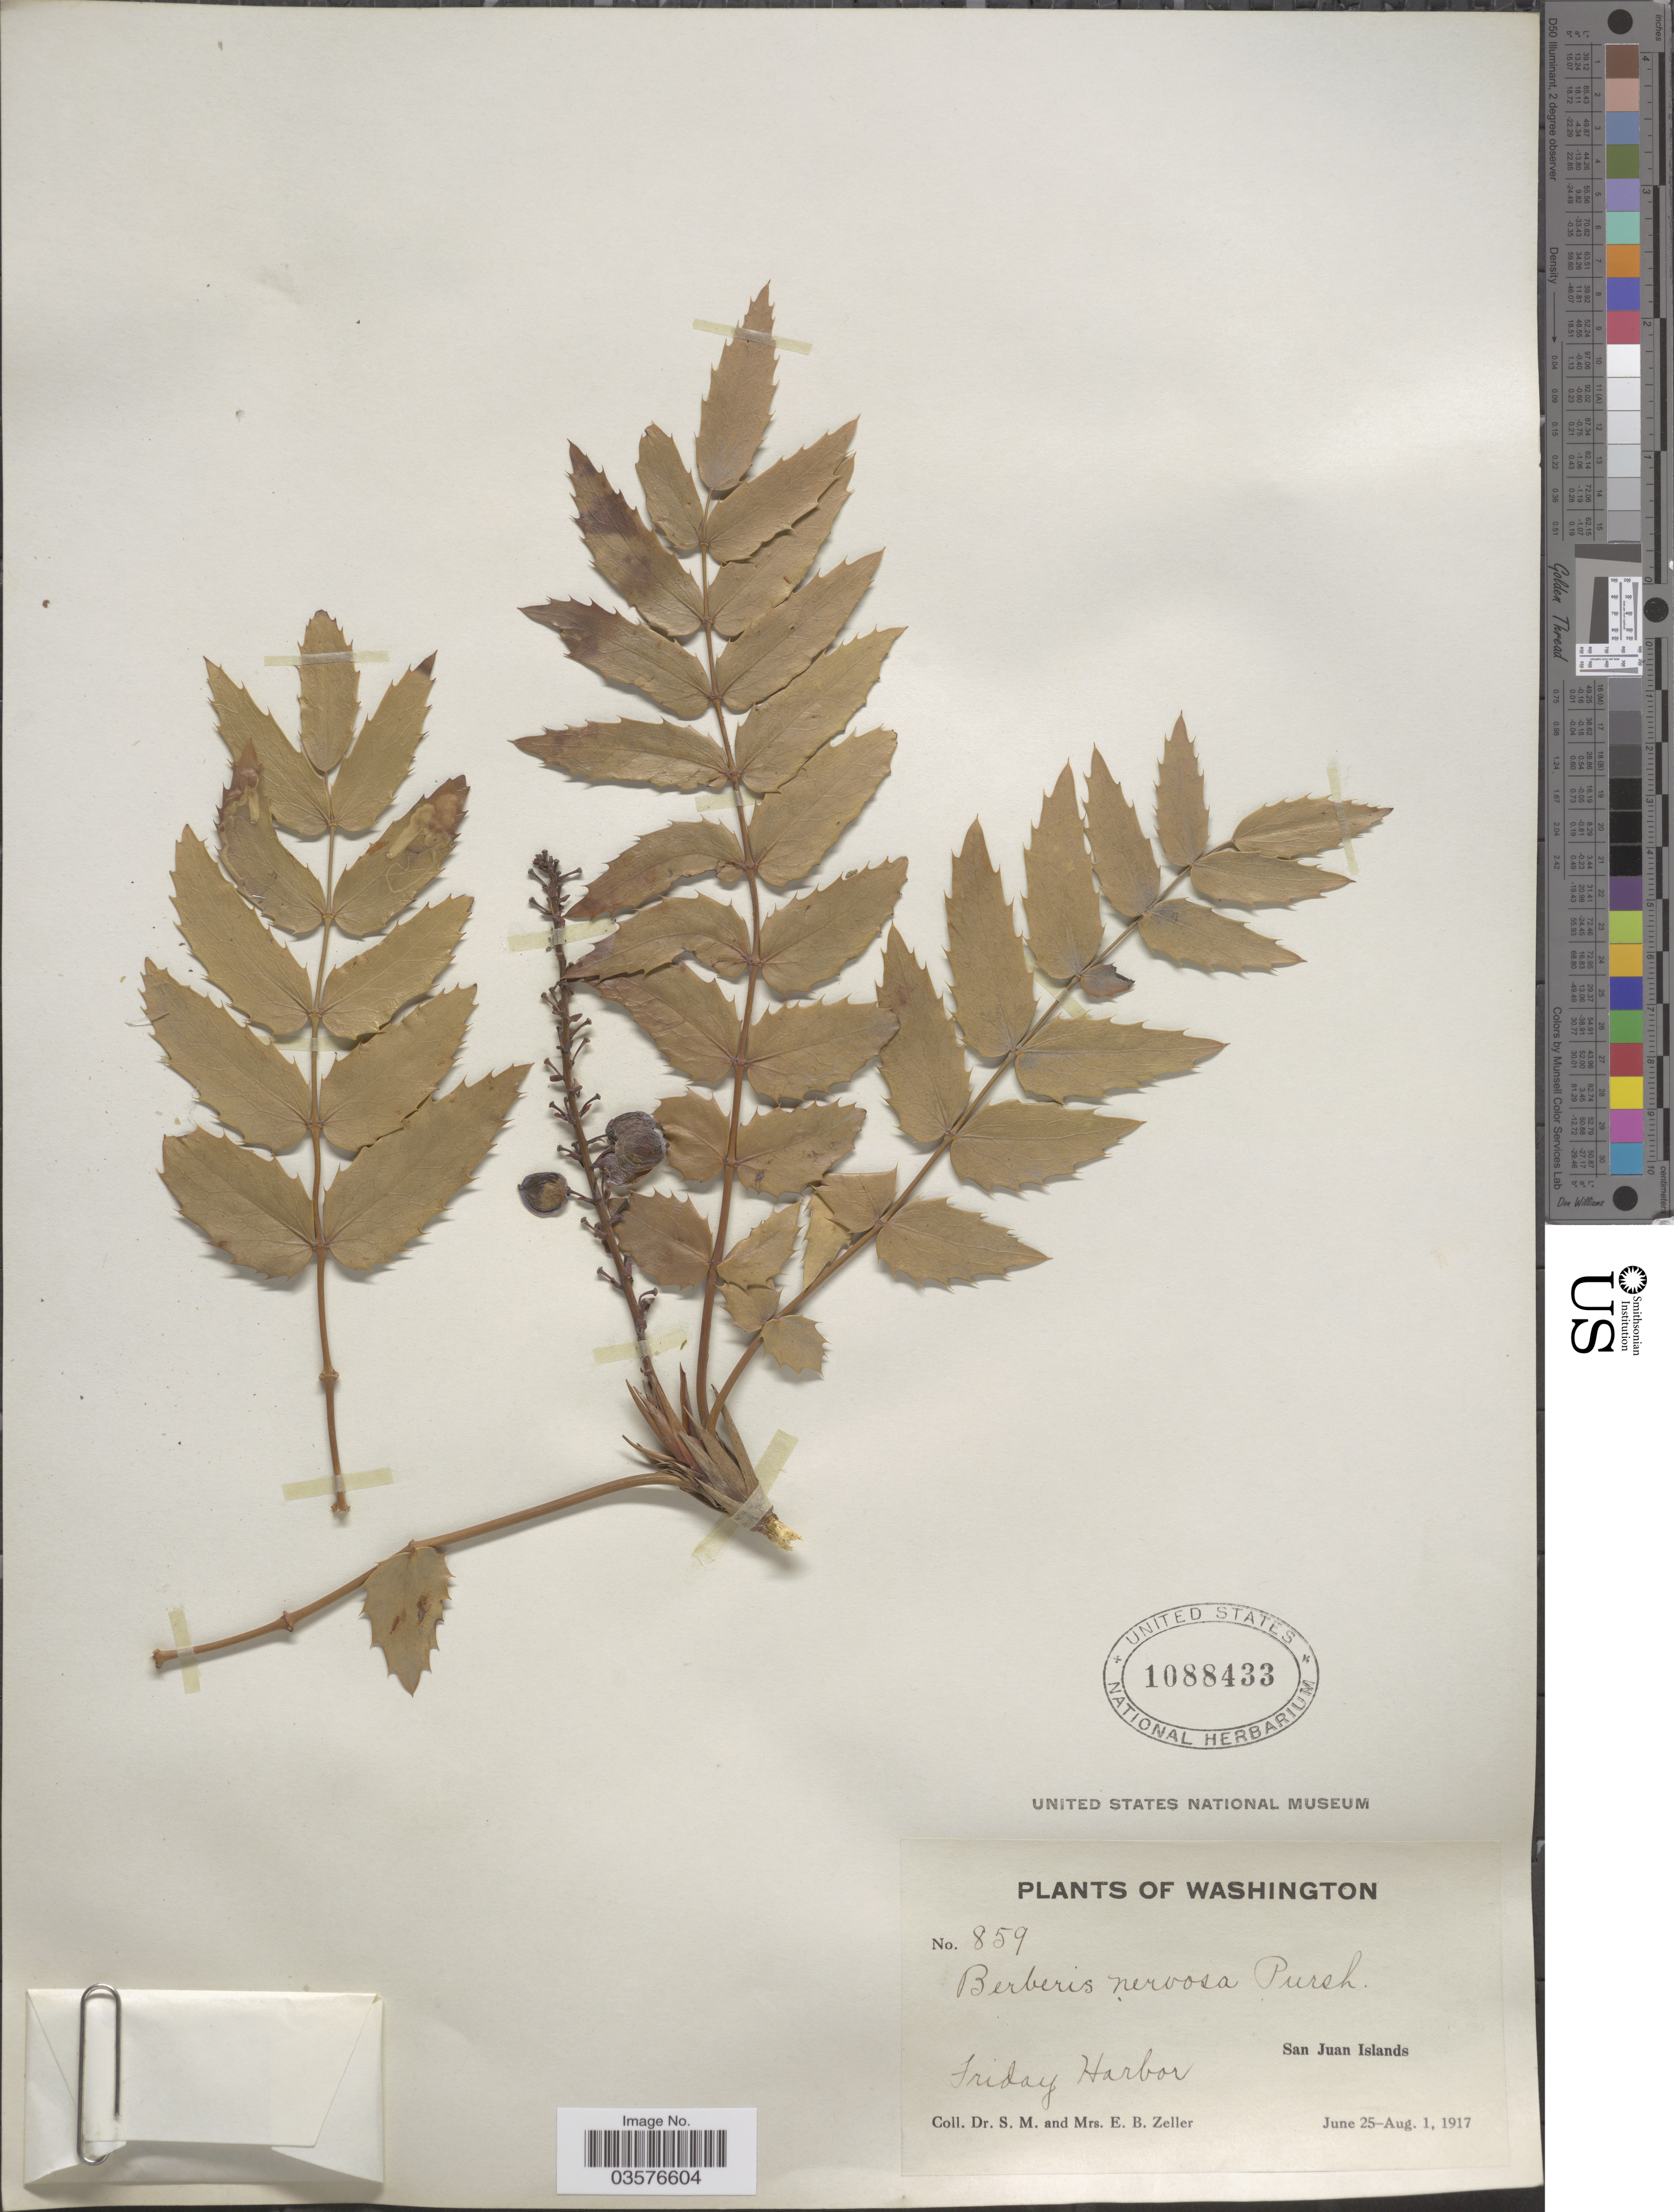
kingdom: Plantae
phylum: Tracheophyta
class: Magnoliopsida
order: Ranunculales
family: Berberidaceae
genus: Mahonia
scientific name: Mahonia nervosa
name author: (Pursh) Nutt.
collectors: S. Zeller & E. Zeller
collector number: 859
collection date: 1917-06-25/1917-08-01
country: United States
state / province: Washington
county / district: San Juan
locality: Friday Harbor, San Juan Islands.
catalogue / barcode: US 1088433